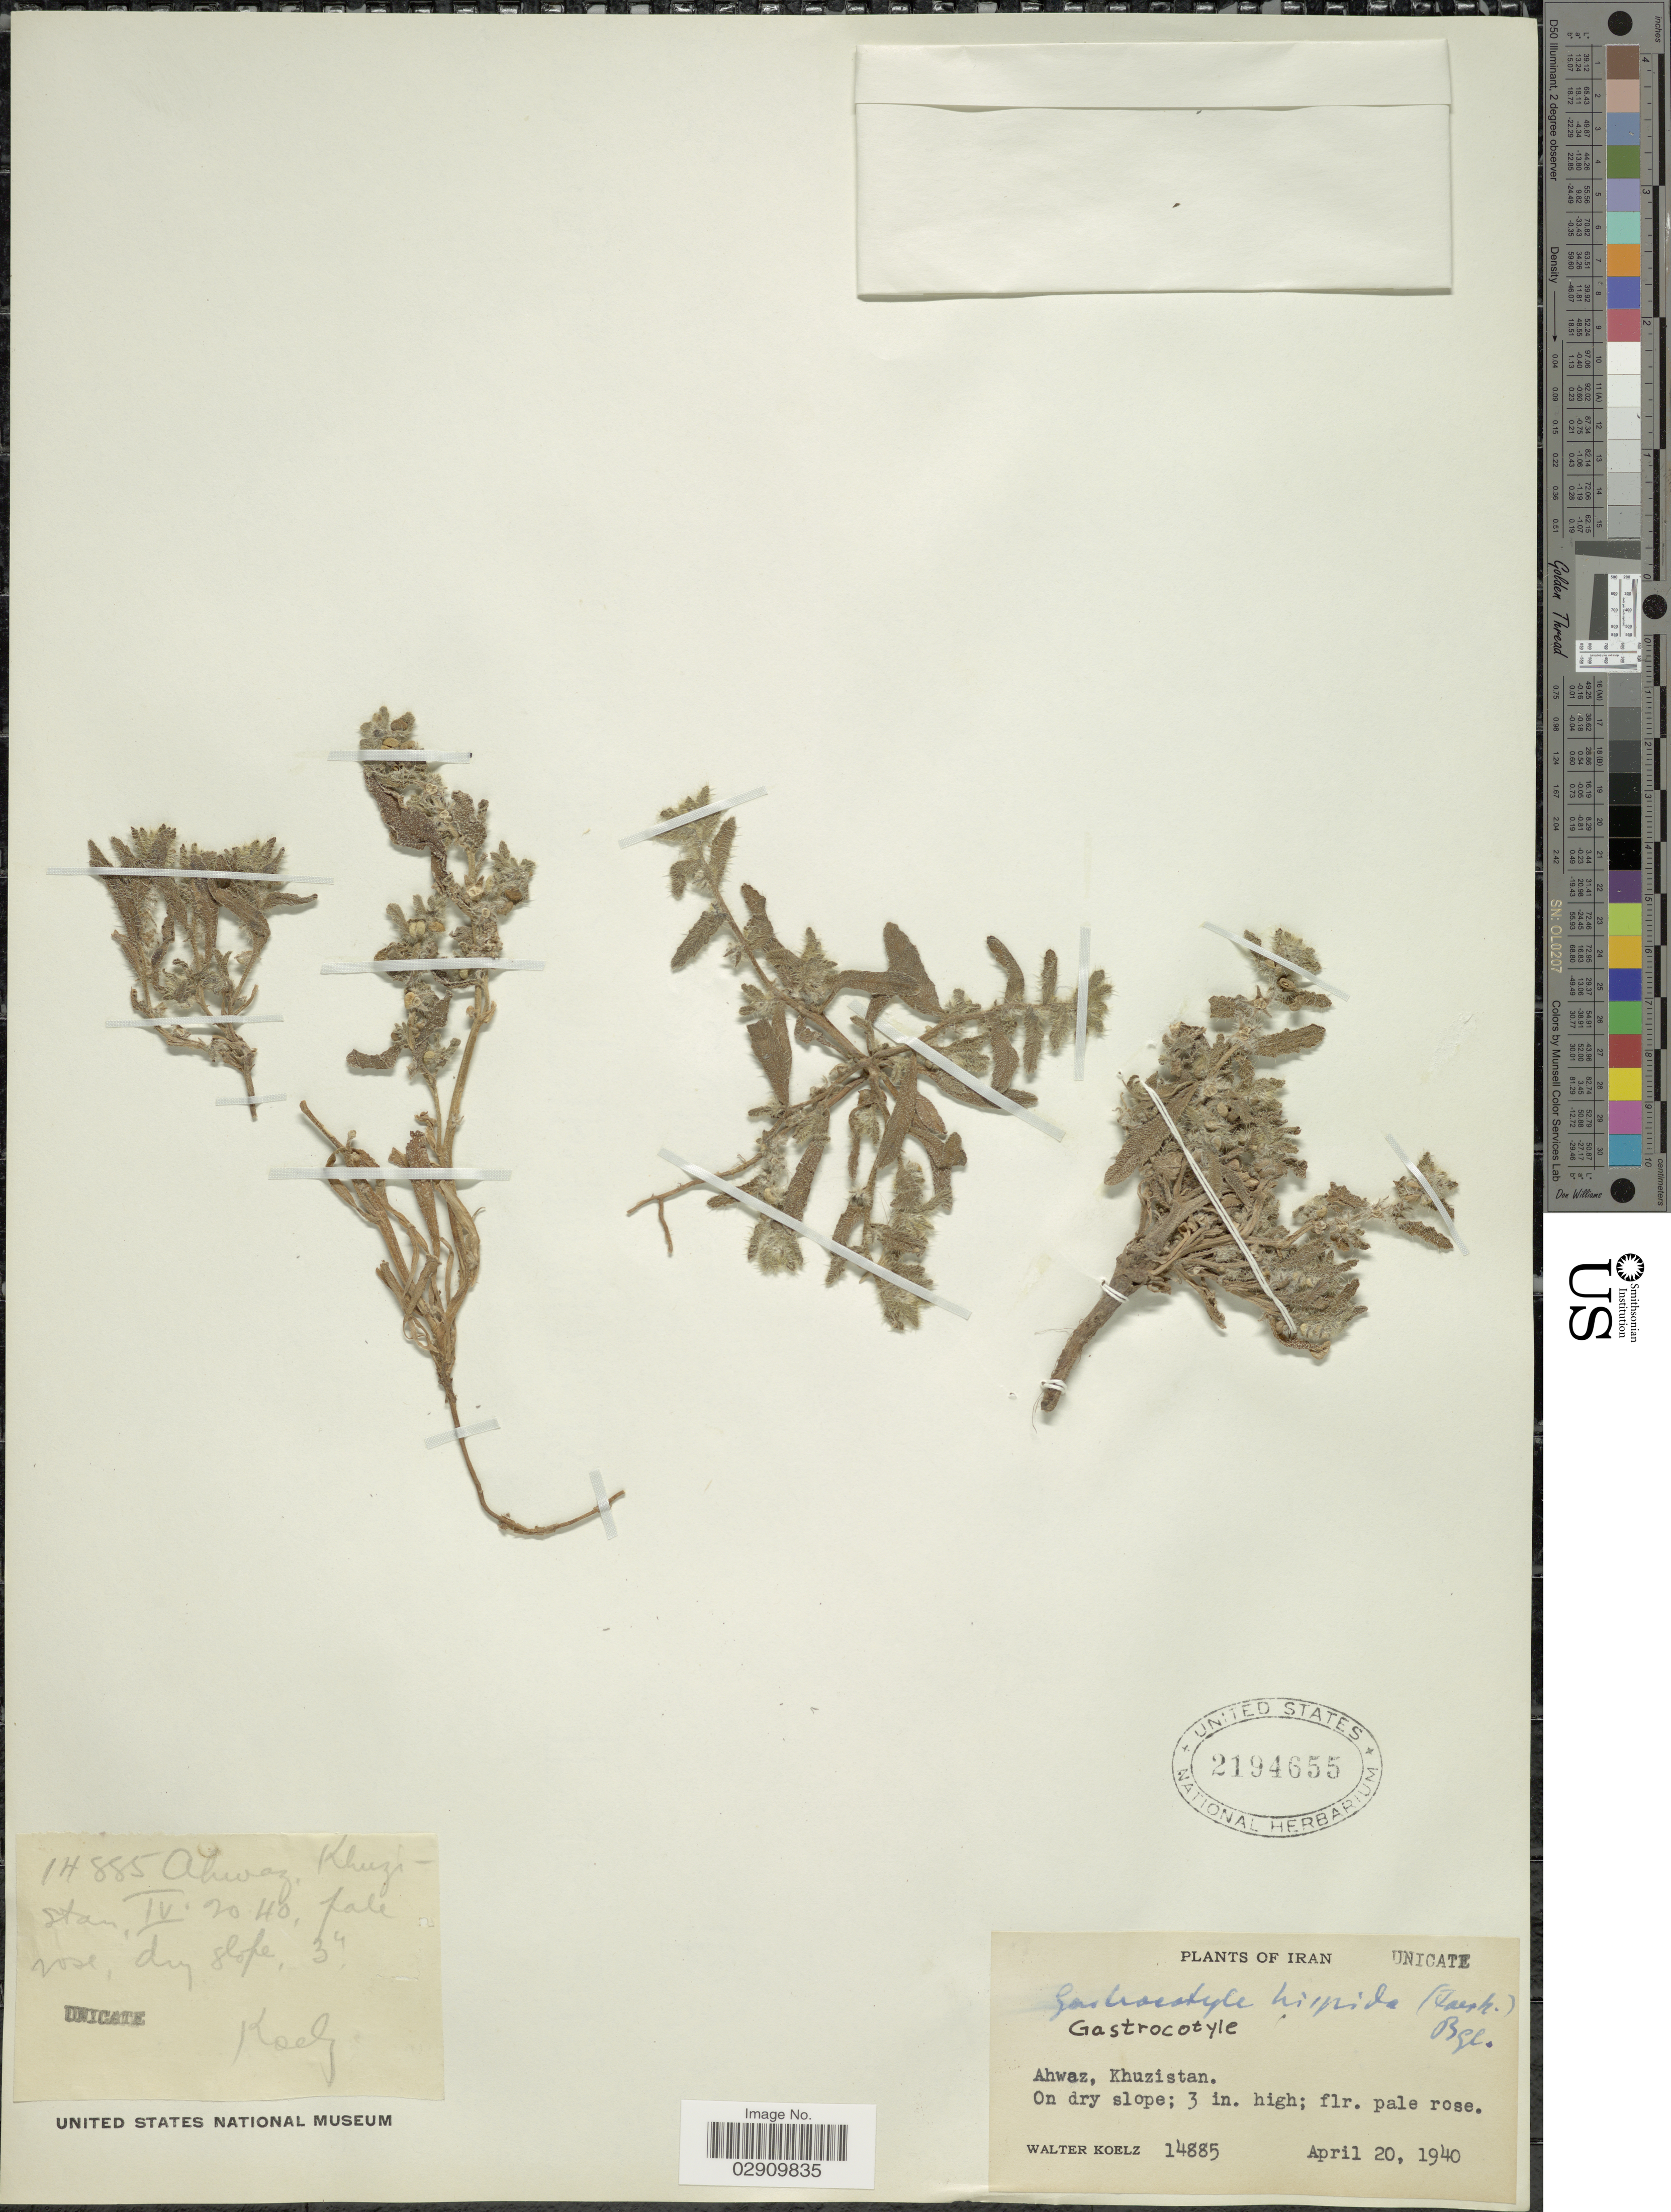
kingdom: Plantae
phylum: Tracheophyta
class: Magnoliopsida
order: Boraginales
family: Boraginaceae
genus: Gastrocotyle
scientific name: Gastrocotyle hispida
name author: (Forssk.) Bunge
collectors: W. N. Koelz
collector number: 14885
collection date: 1940-04-20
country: Iran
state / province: Khuzestan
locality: Ahwaz, Khuzistan.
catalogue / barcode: US 2194655